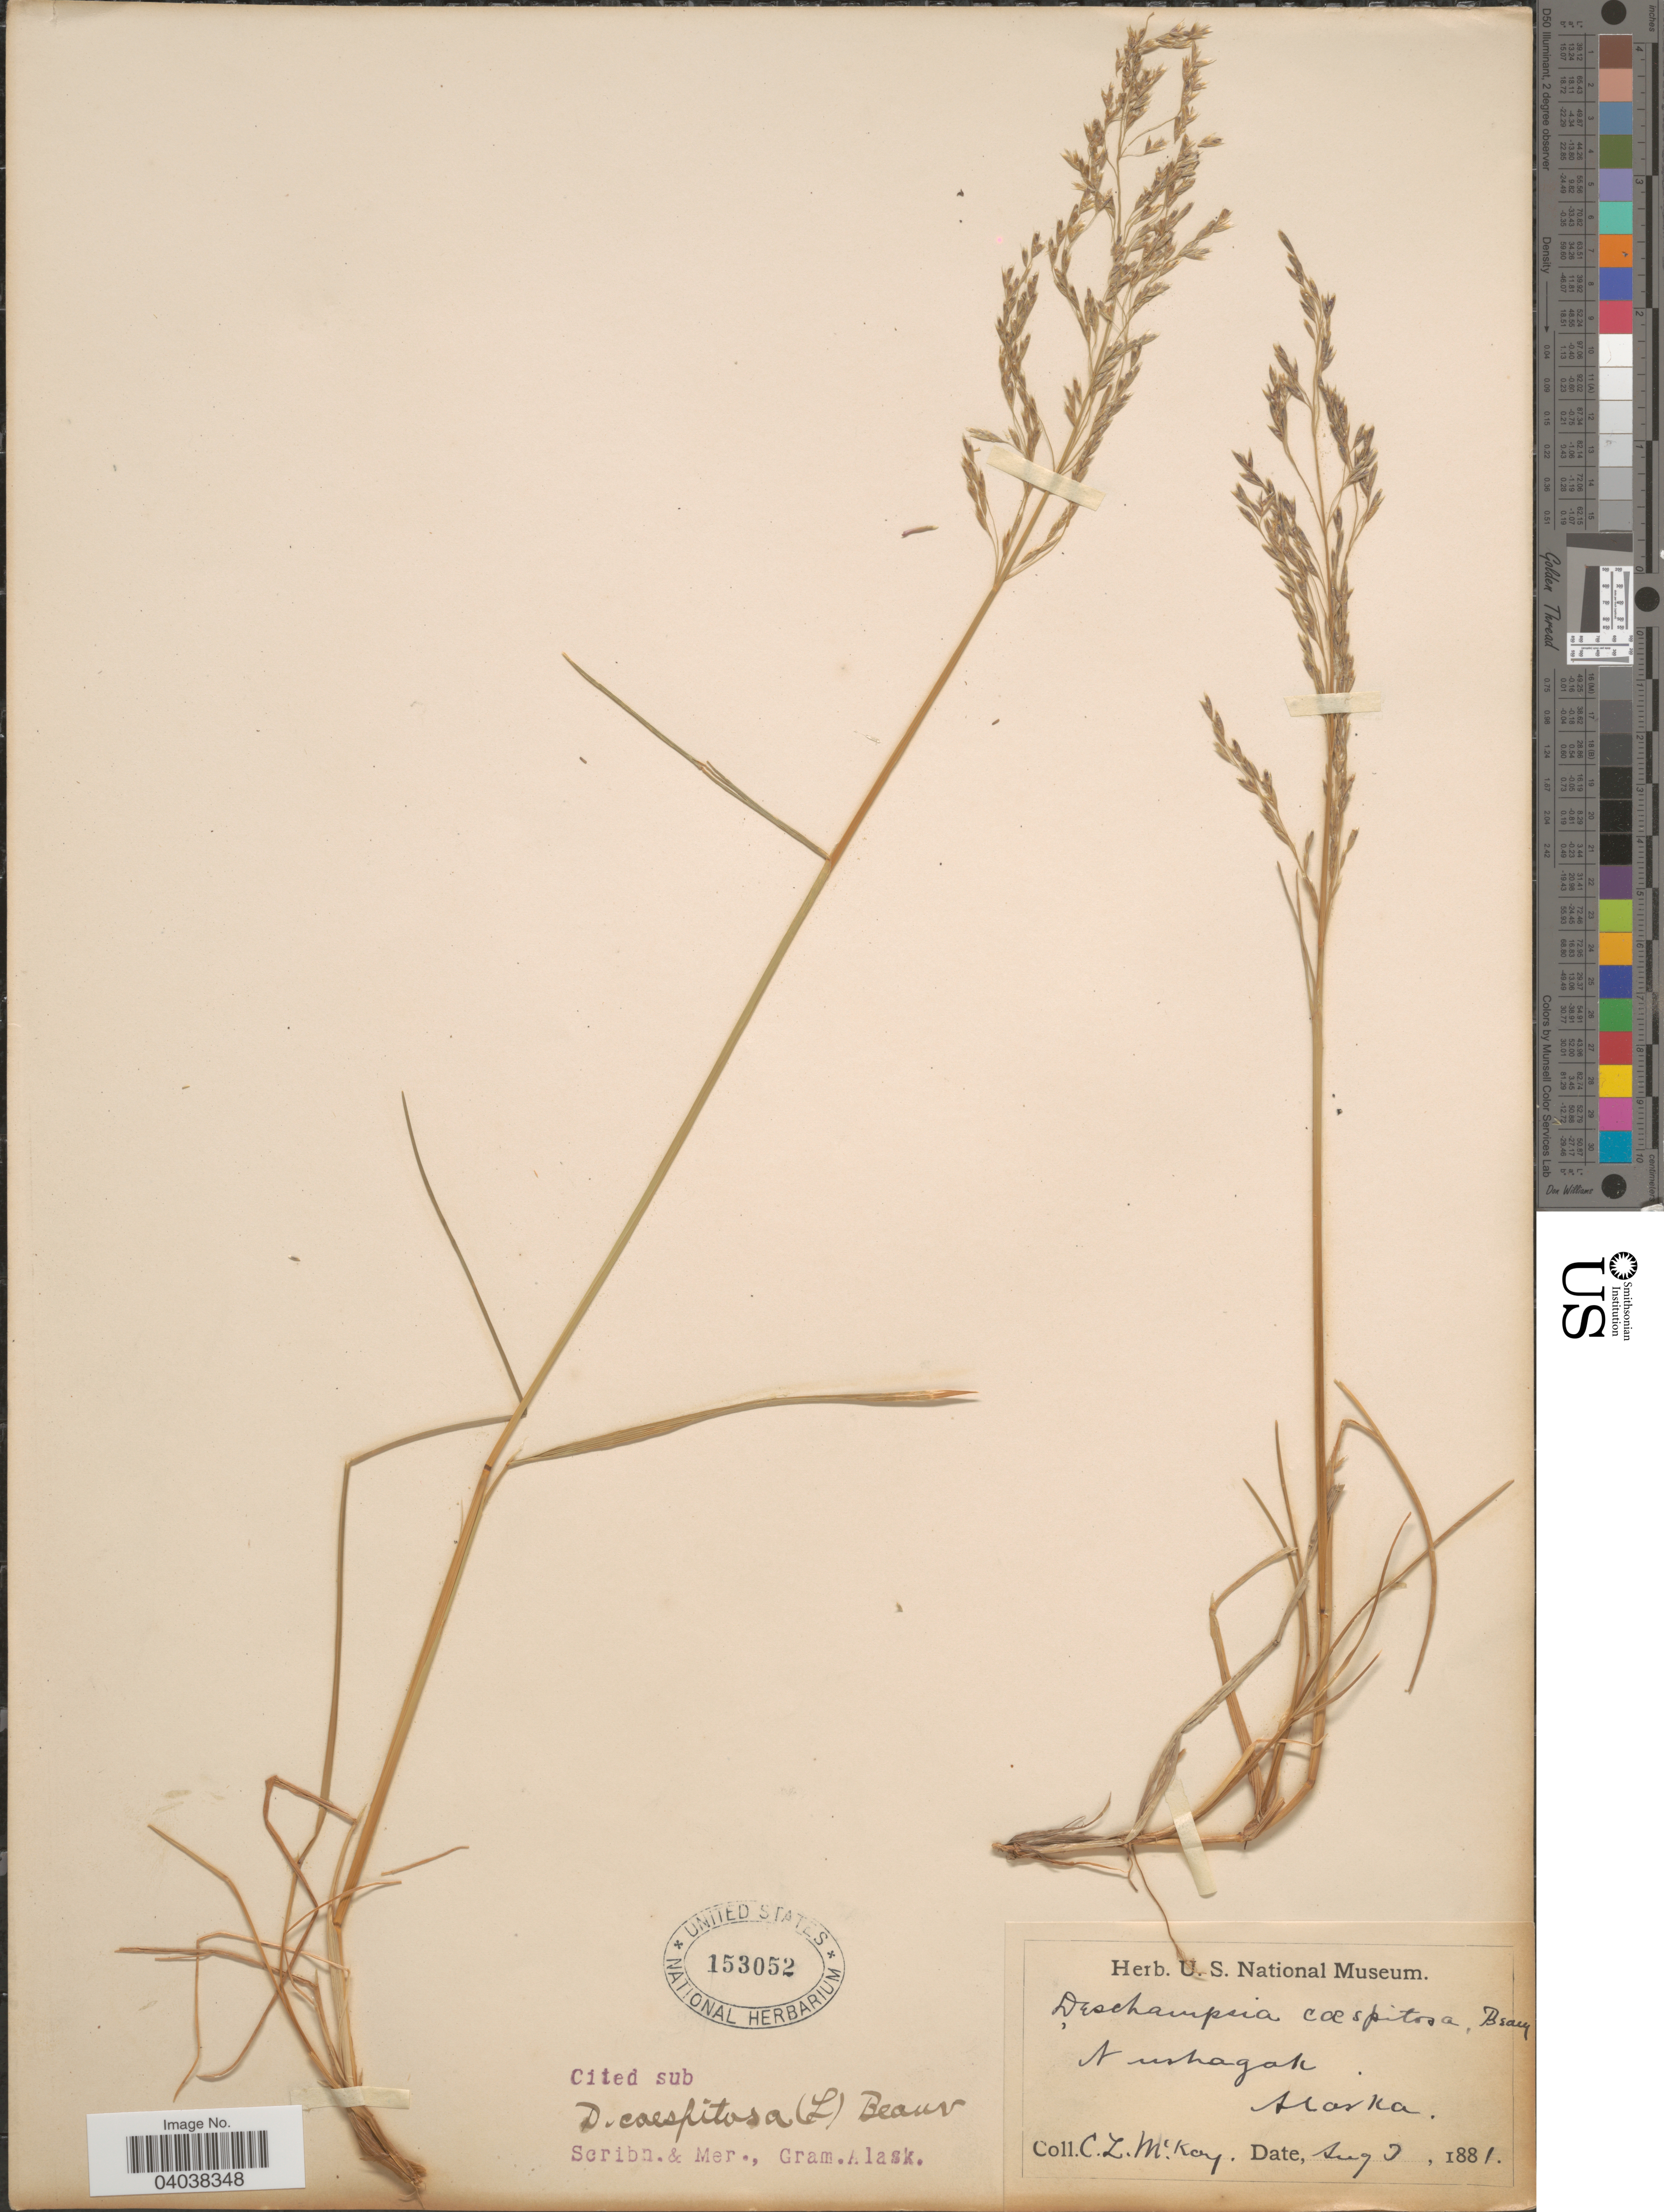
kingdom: Plantae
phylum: Tracheophyta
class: Liliopsida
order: Poales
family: Poaceae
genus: Deschampsia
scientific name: Deschampsia cespitosa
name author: (L.) P. Beauv.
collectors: C. McKay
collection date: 1881-08-03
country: United States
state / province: Alaska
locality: Nushagak.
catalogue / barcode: US 153052